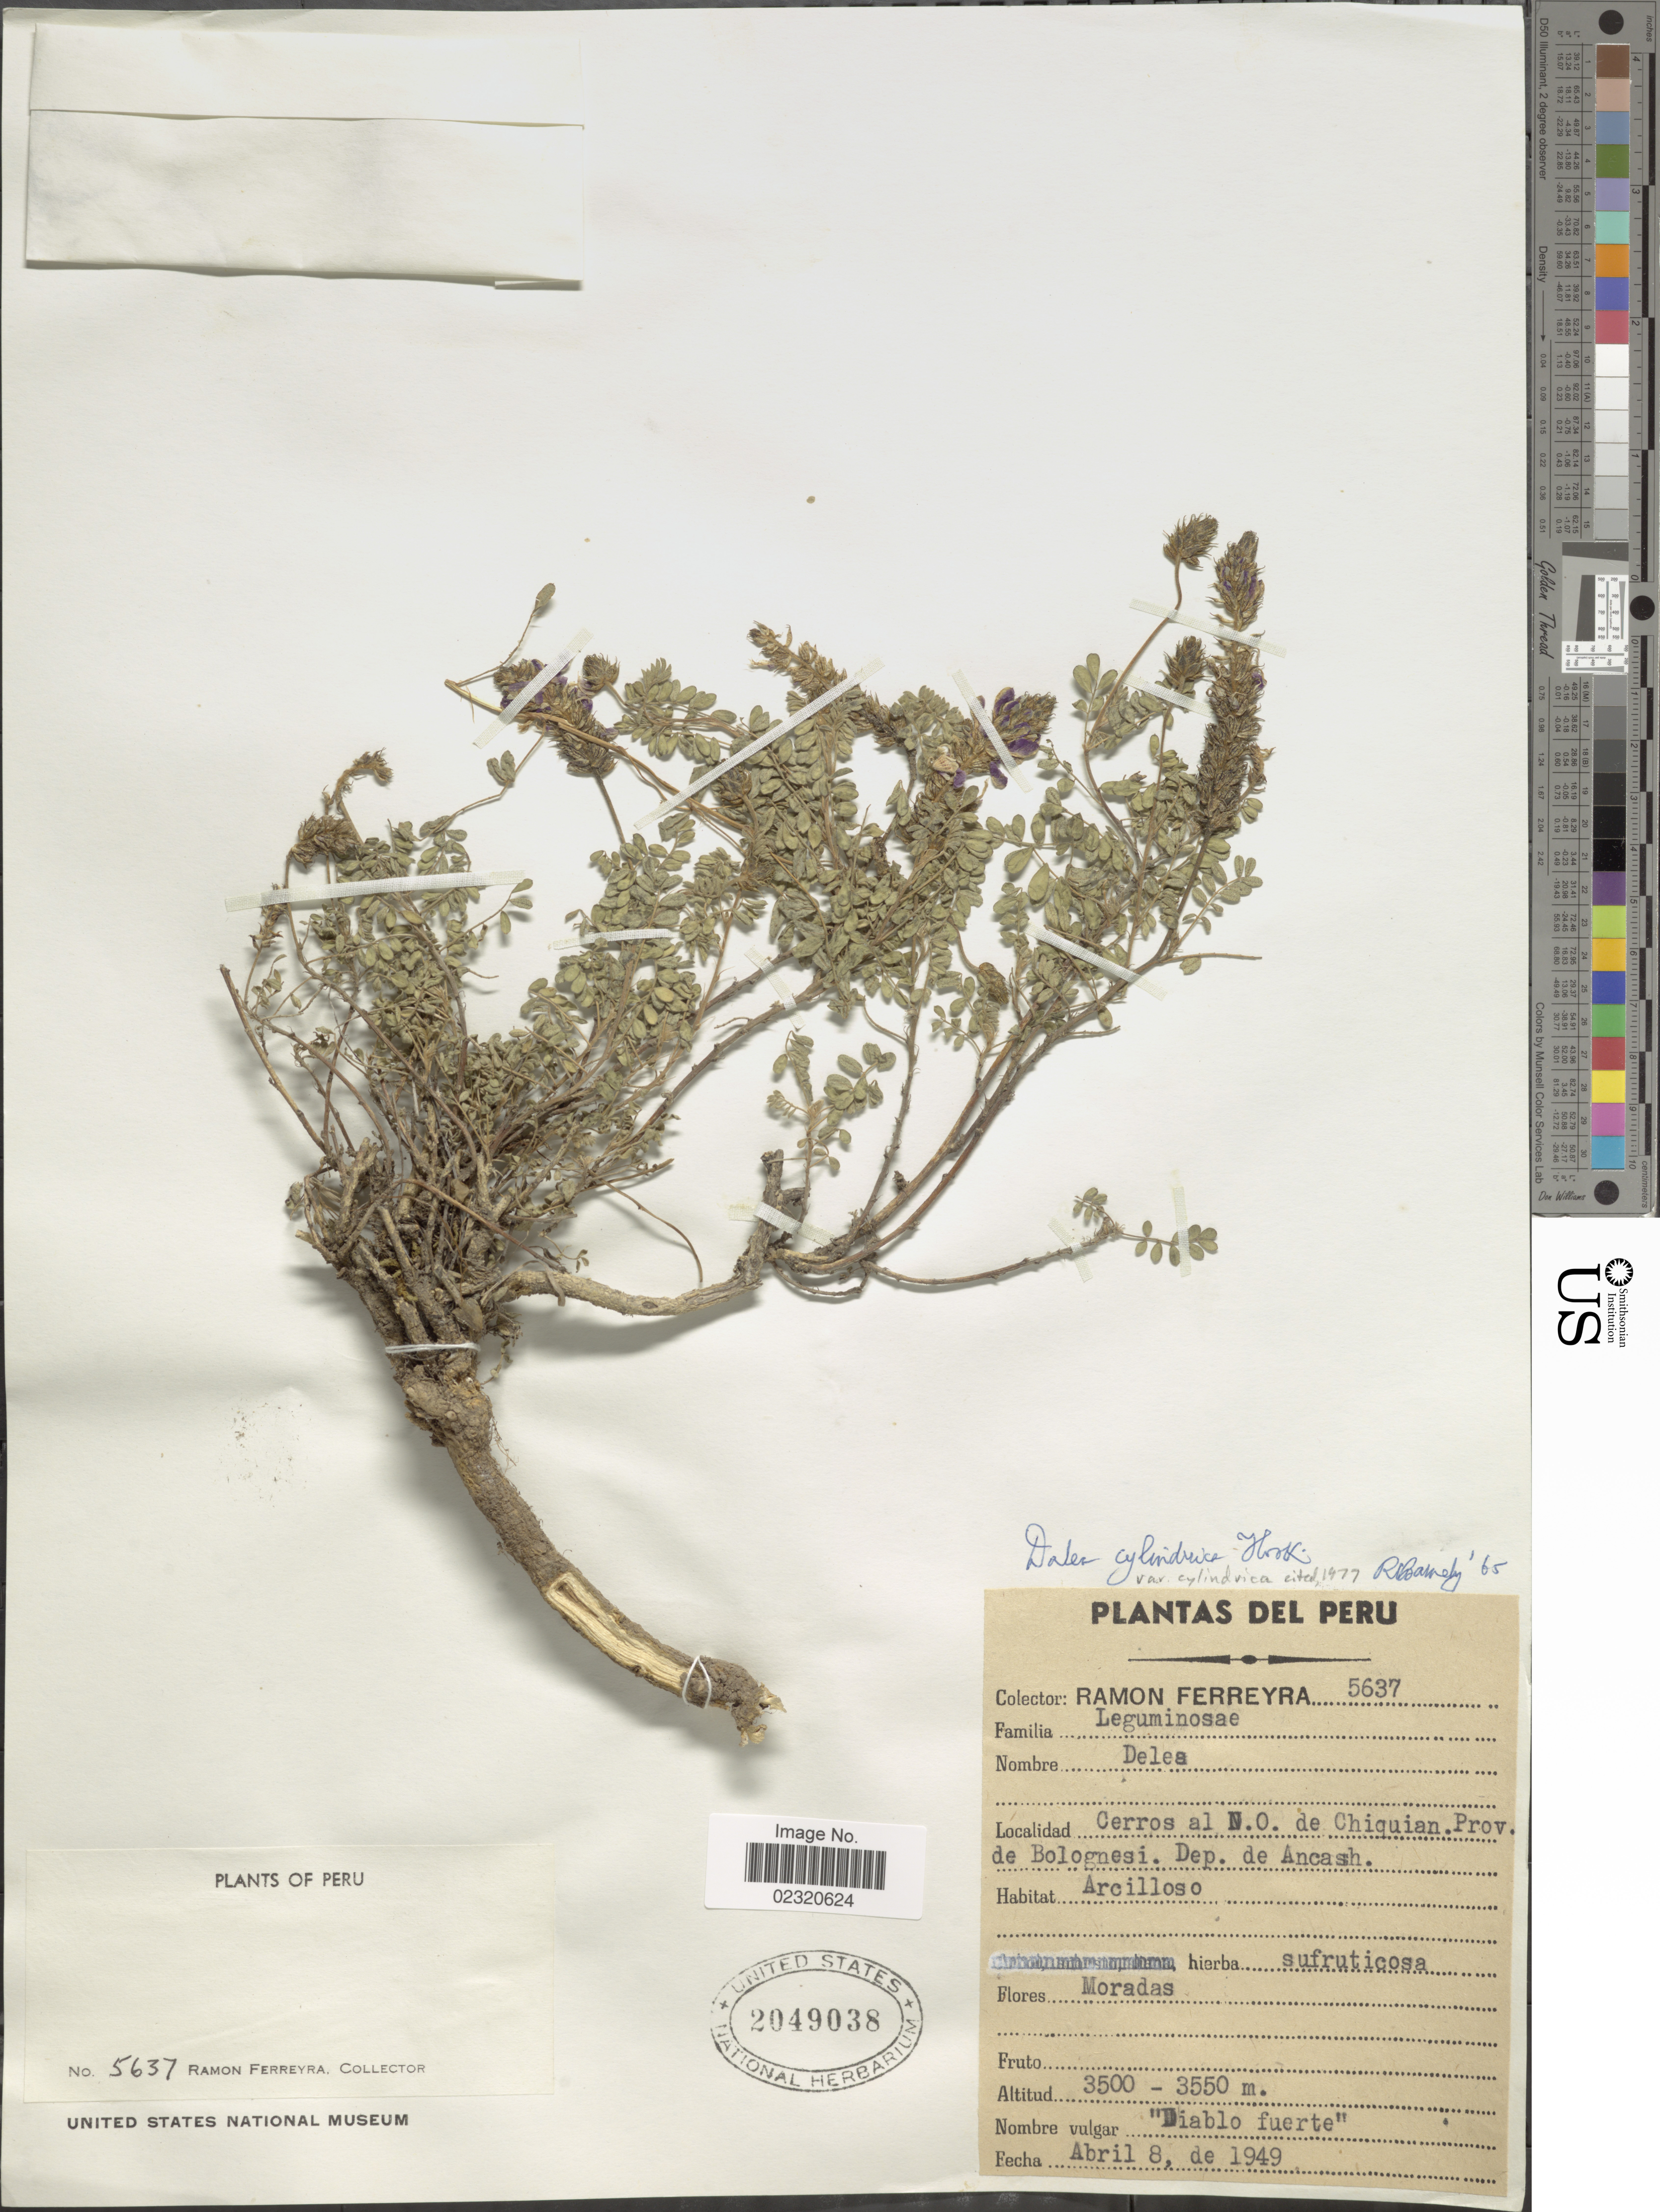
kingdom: Plantae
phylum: Tracheophyta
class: Magnoliopsida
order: Fabales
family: Fabaceae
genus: Dalea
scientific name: Dalea cylindrica var. cylindrica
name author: Hook.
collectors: R. A. Ferreyra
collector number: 5637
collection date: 1949-04-08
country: Peru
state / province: Ancash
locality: Cerros al N.O. de Chiquian, Prov. De Bolognesi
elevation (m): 3500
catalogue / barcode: US 2049038